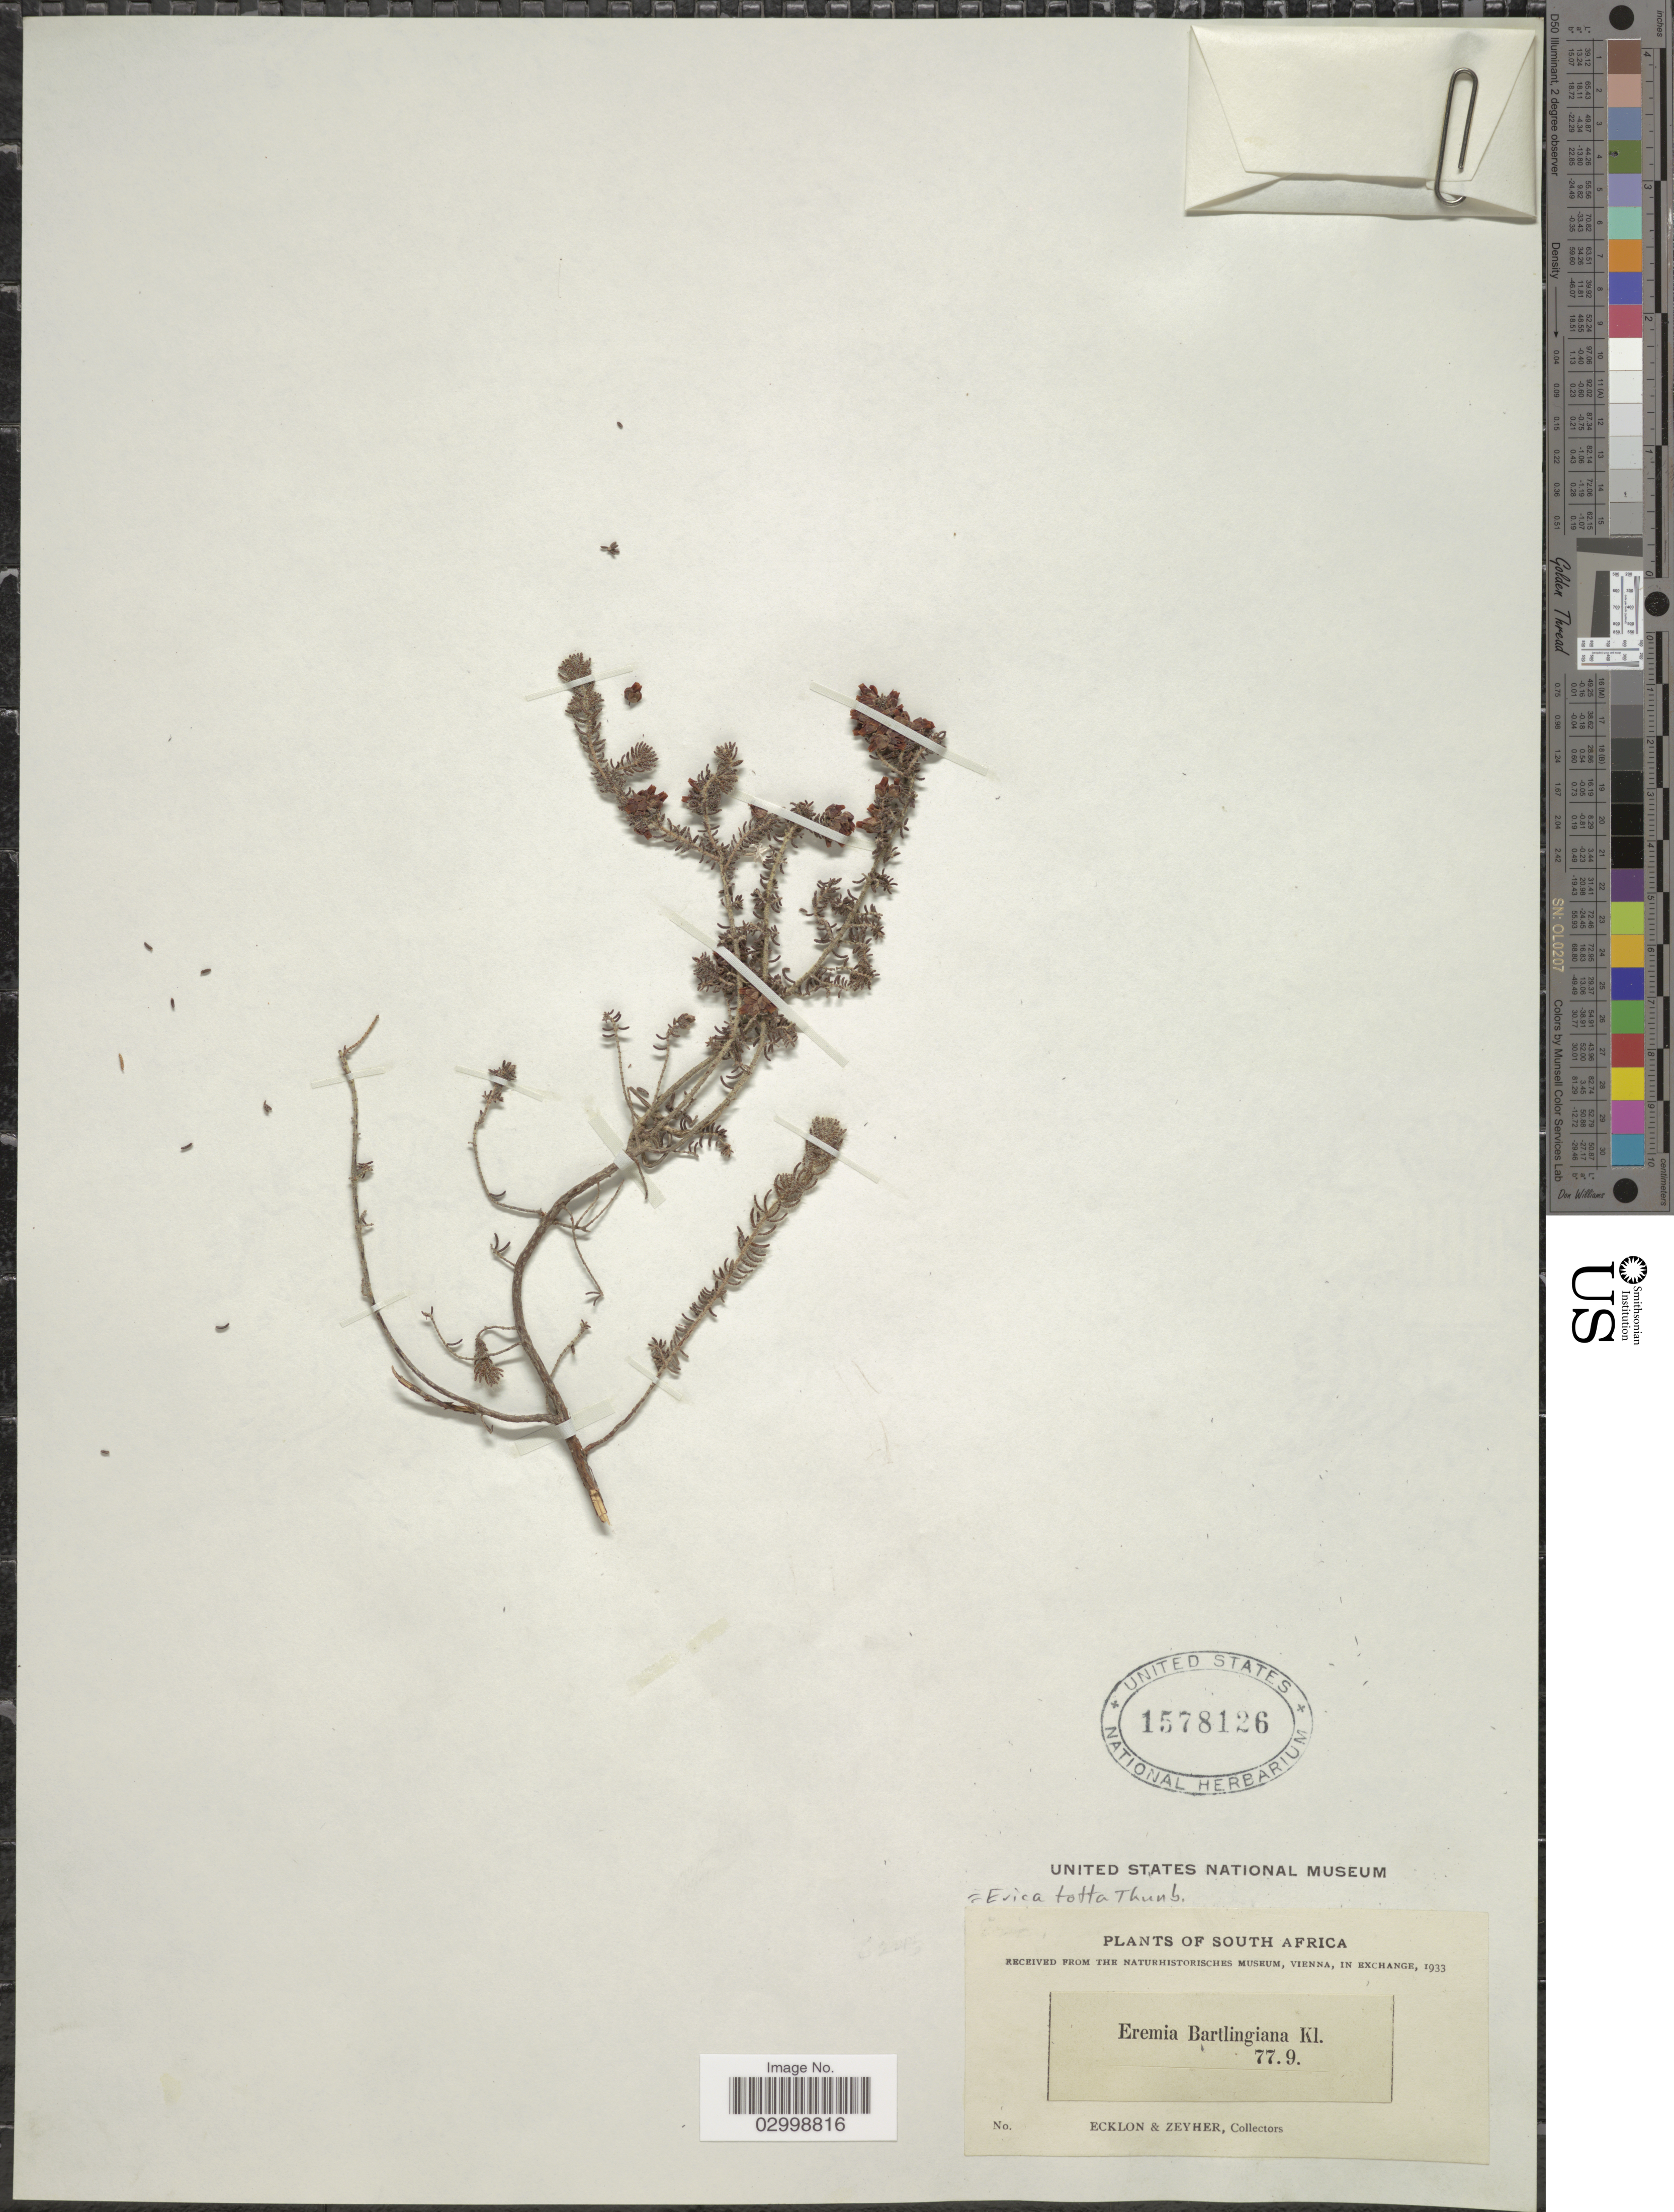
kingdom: Plantae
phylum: Tracheophyta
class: Magnoliopsida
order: Ericales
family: Ericaceae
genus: Erica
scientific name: Erica totta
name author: Thunb.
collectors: -. Ecklon & -. Zeyher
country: South Africa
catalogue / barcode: US 1578126